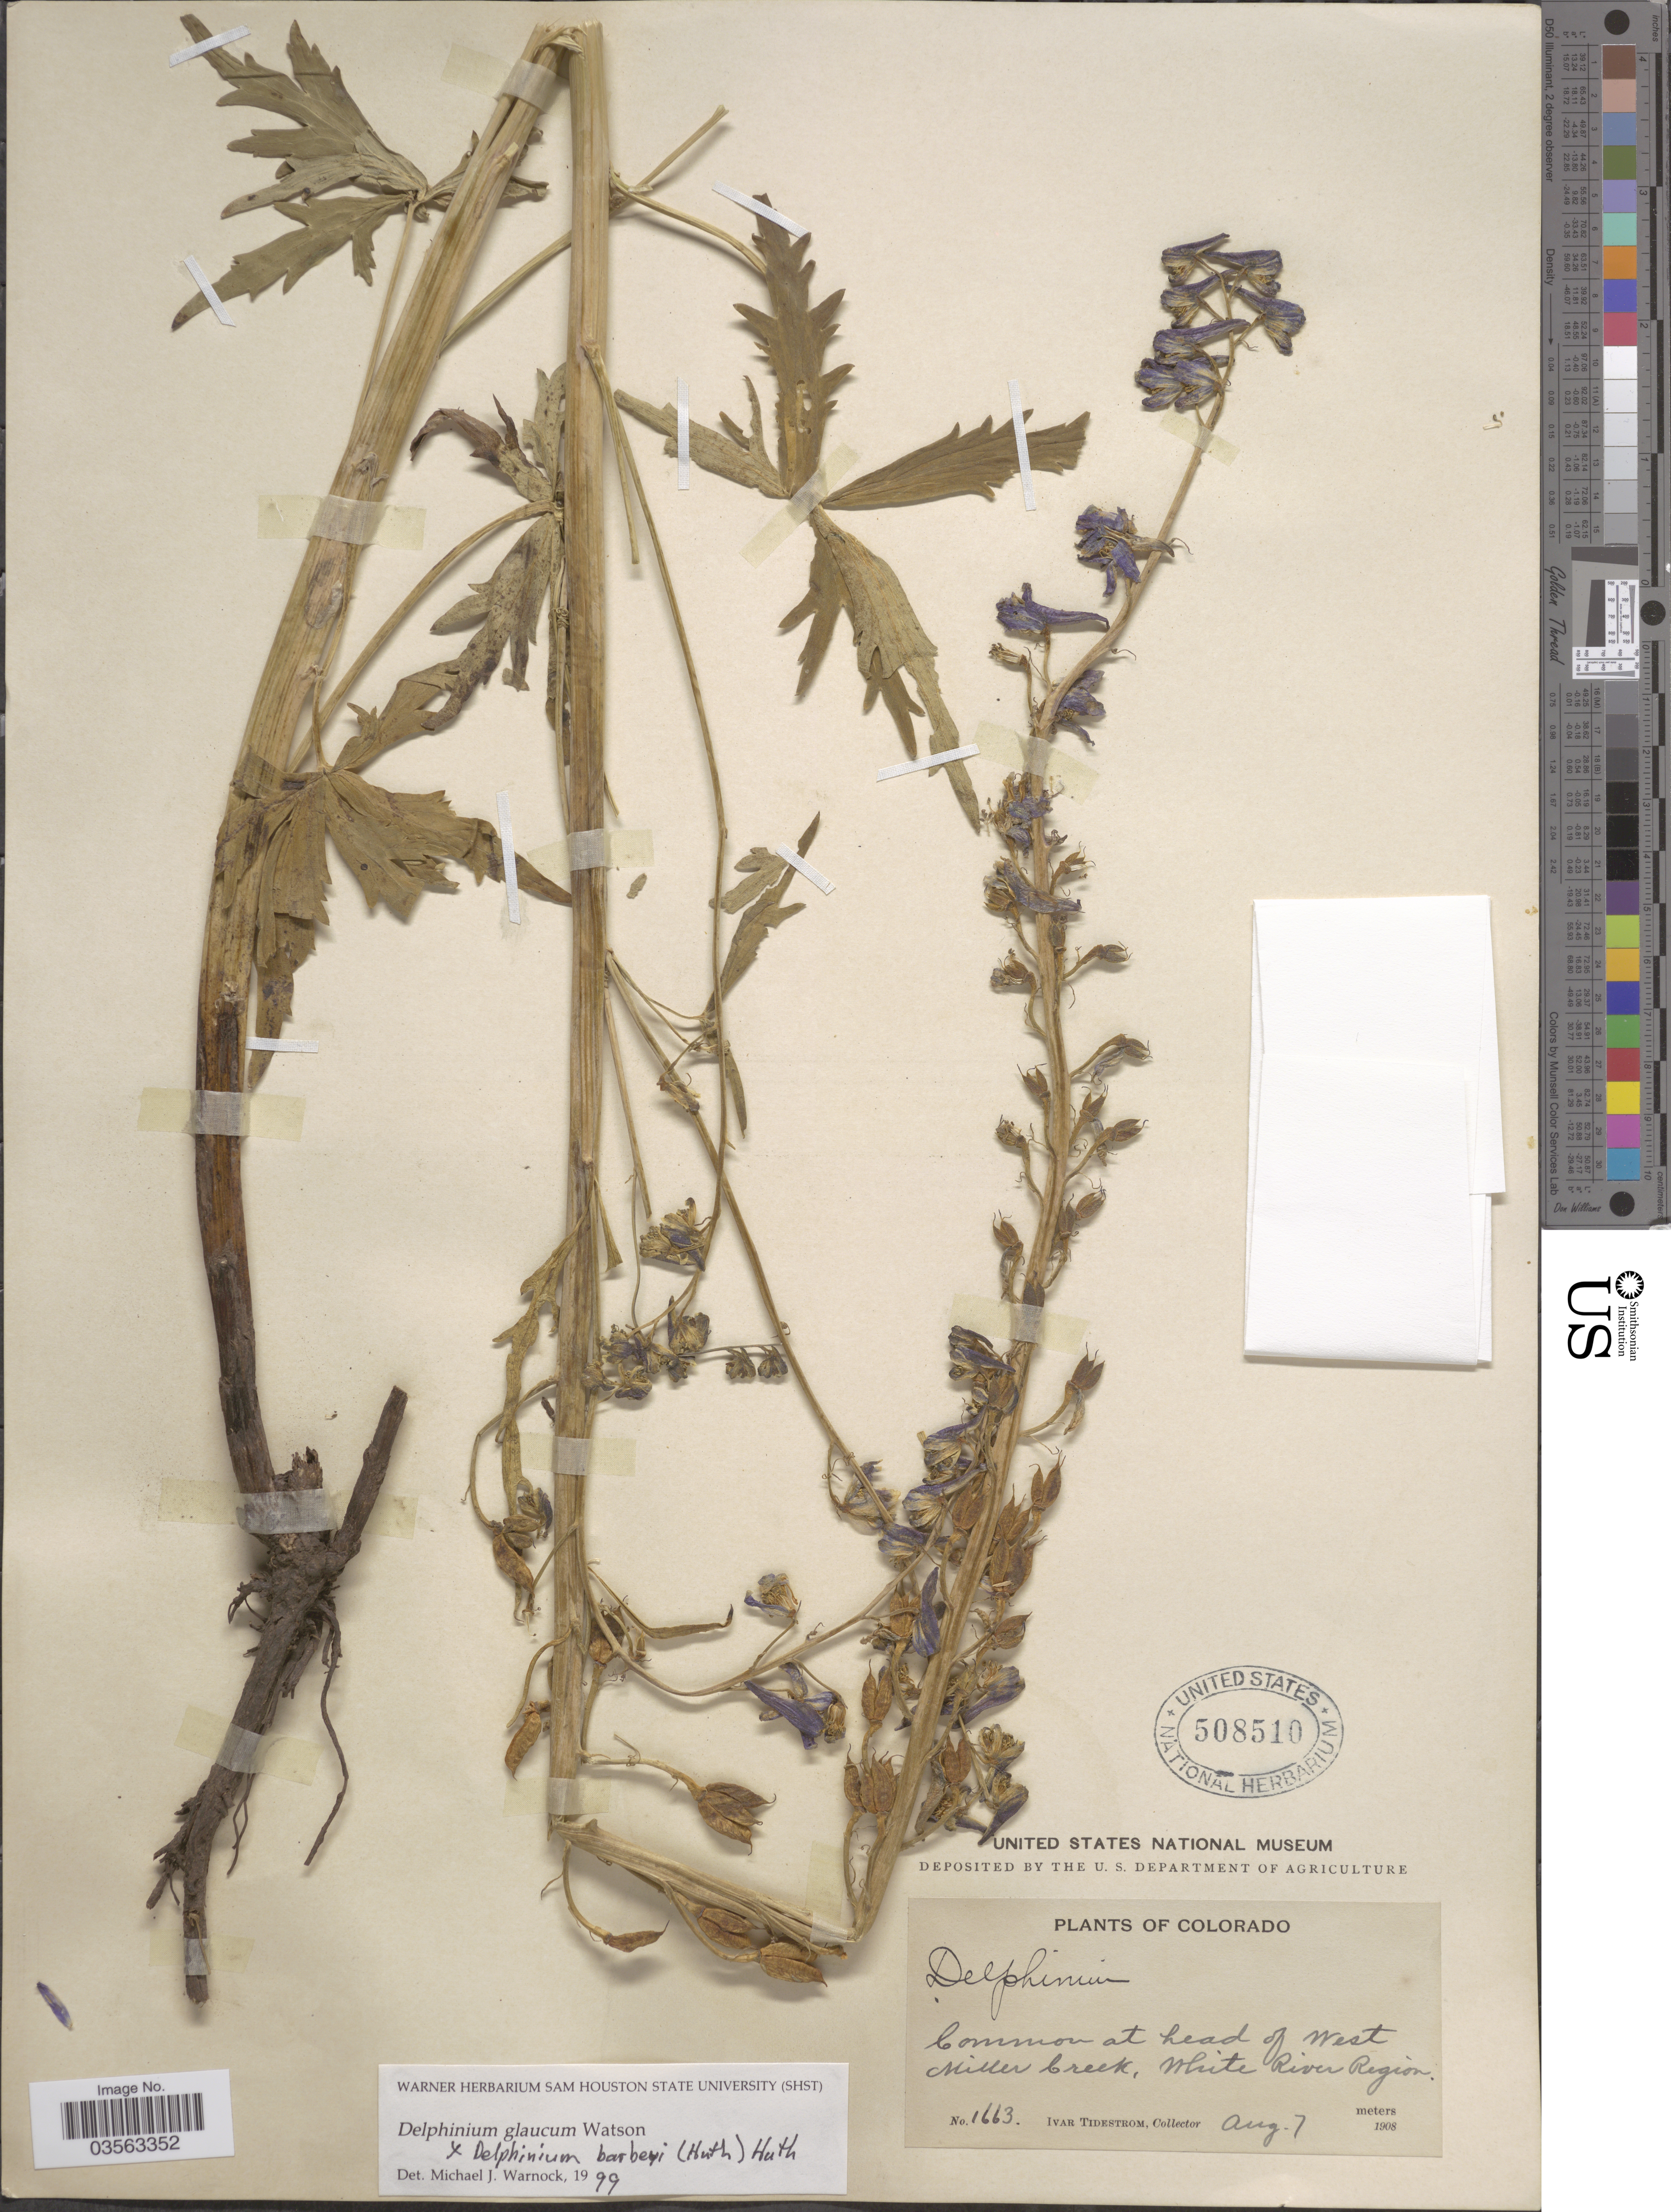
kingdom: Plantae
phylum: Tracheophyta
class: Magnoliopsida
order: Ranunculales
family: Ranunculaceae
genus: Delphinium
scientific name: Delphinium glaucum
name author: S. Watson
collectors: I. F. Tidestrom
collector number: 1663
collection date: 1908-08-07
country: United States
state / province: Colorado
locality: Common at head of West Miller Creek, White River Region.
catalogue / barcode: US 508510